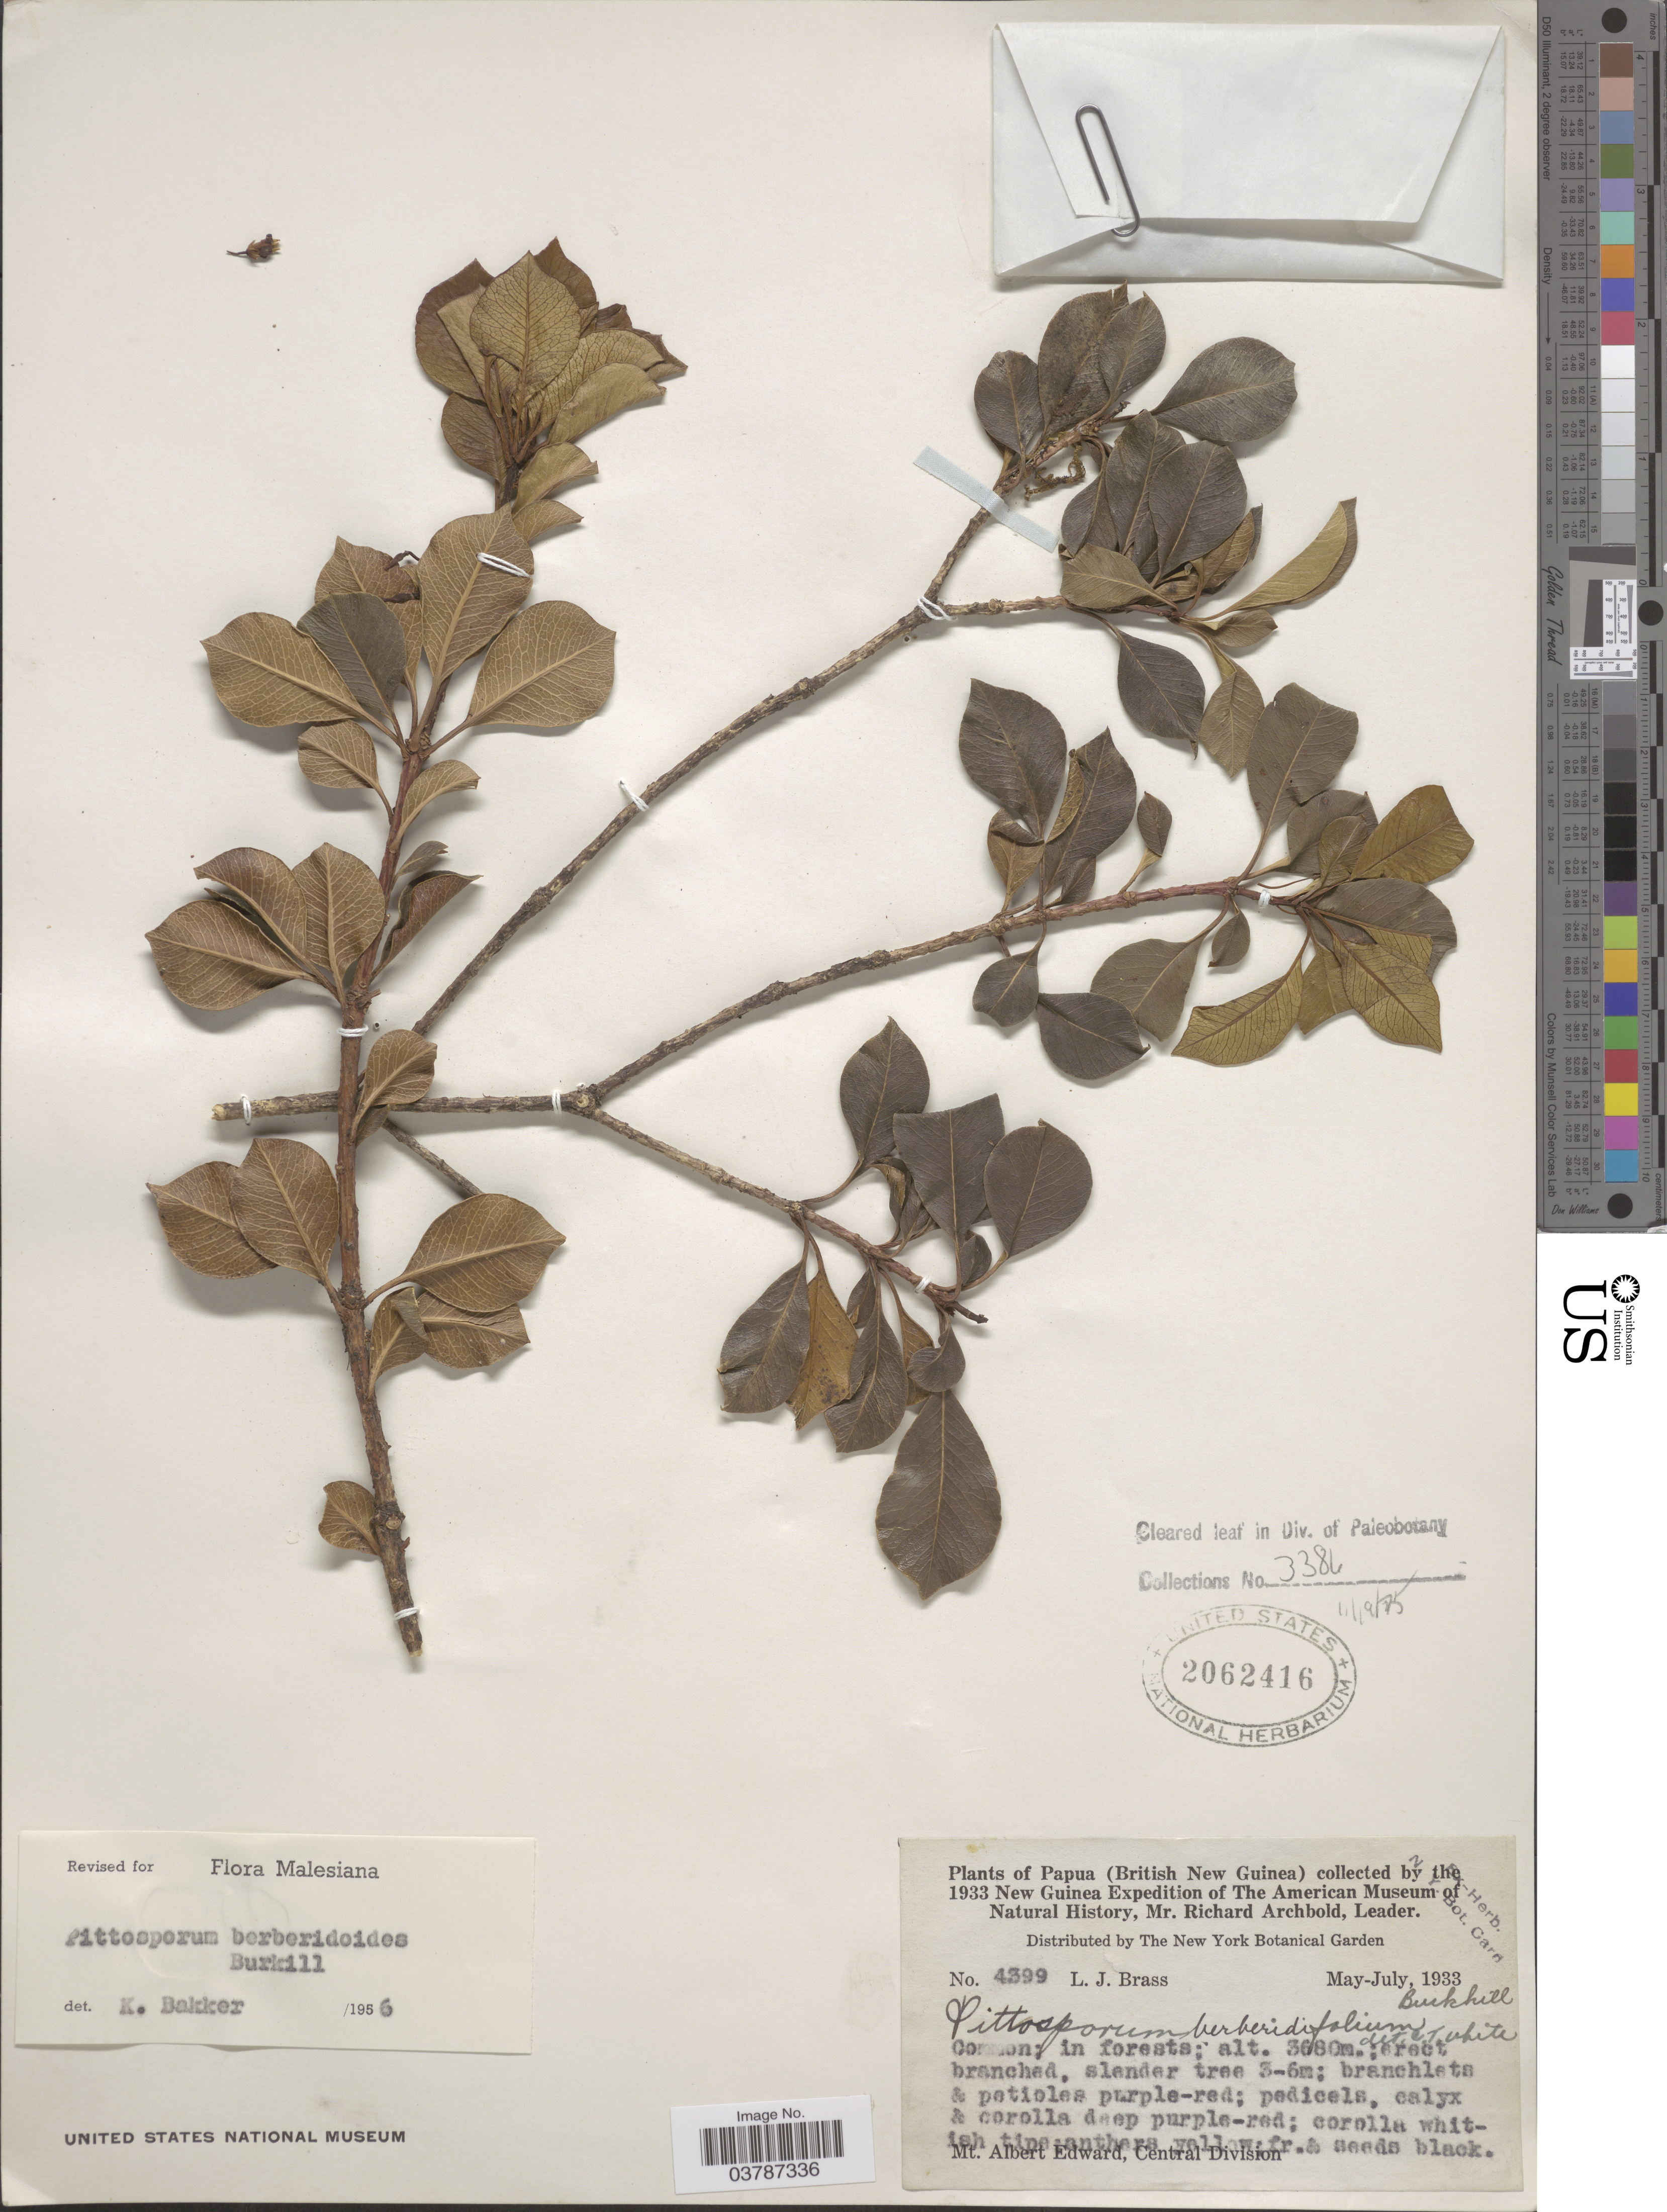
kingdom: Plantae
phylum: Tracheophyta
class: Magnoliopsida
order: Apiales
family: Pittosporaceae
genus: Pittosporum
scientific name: Pittosporum berberidoides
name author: Burkill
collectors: L. J. Brass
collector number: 4399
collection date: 1933-05/1933-07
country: Papua New Guinea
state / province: Central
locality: Papua ( British New Guinea) Mt. Albert Edward, Central Division.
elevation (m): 3680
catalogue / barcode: US 2062416